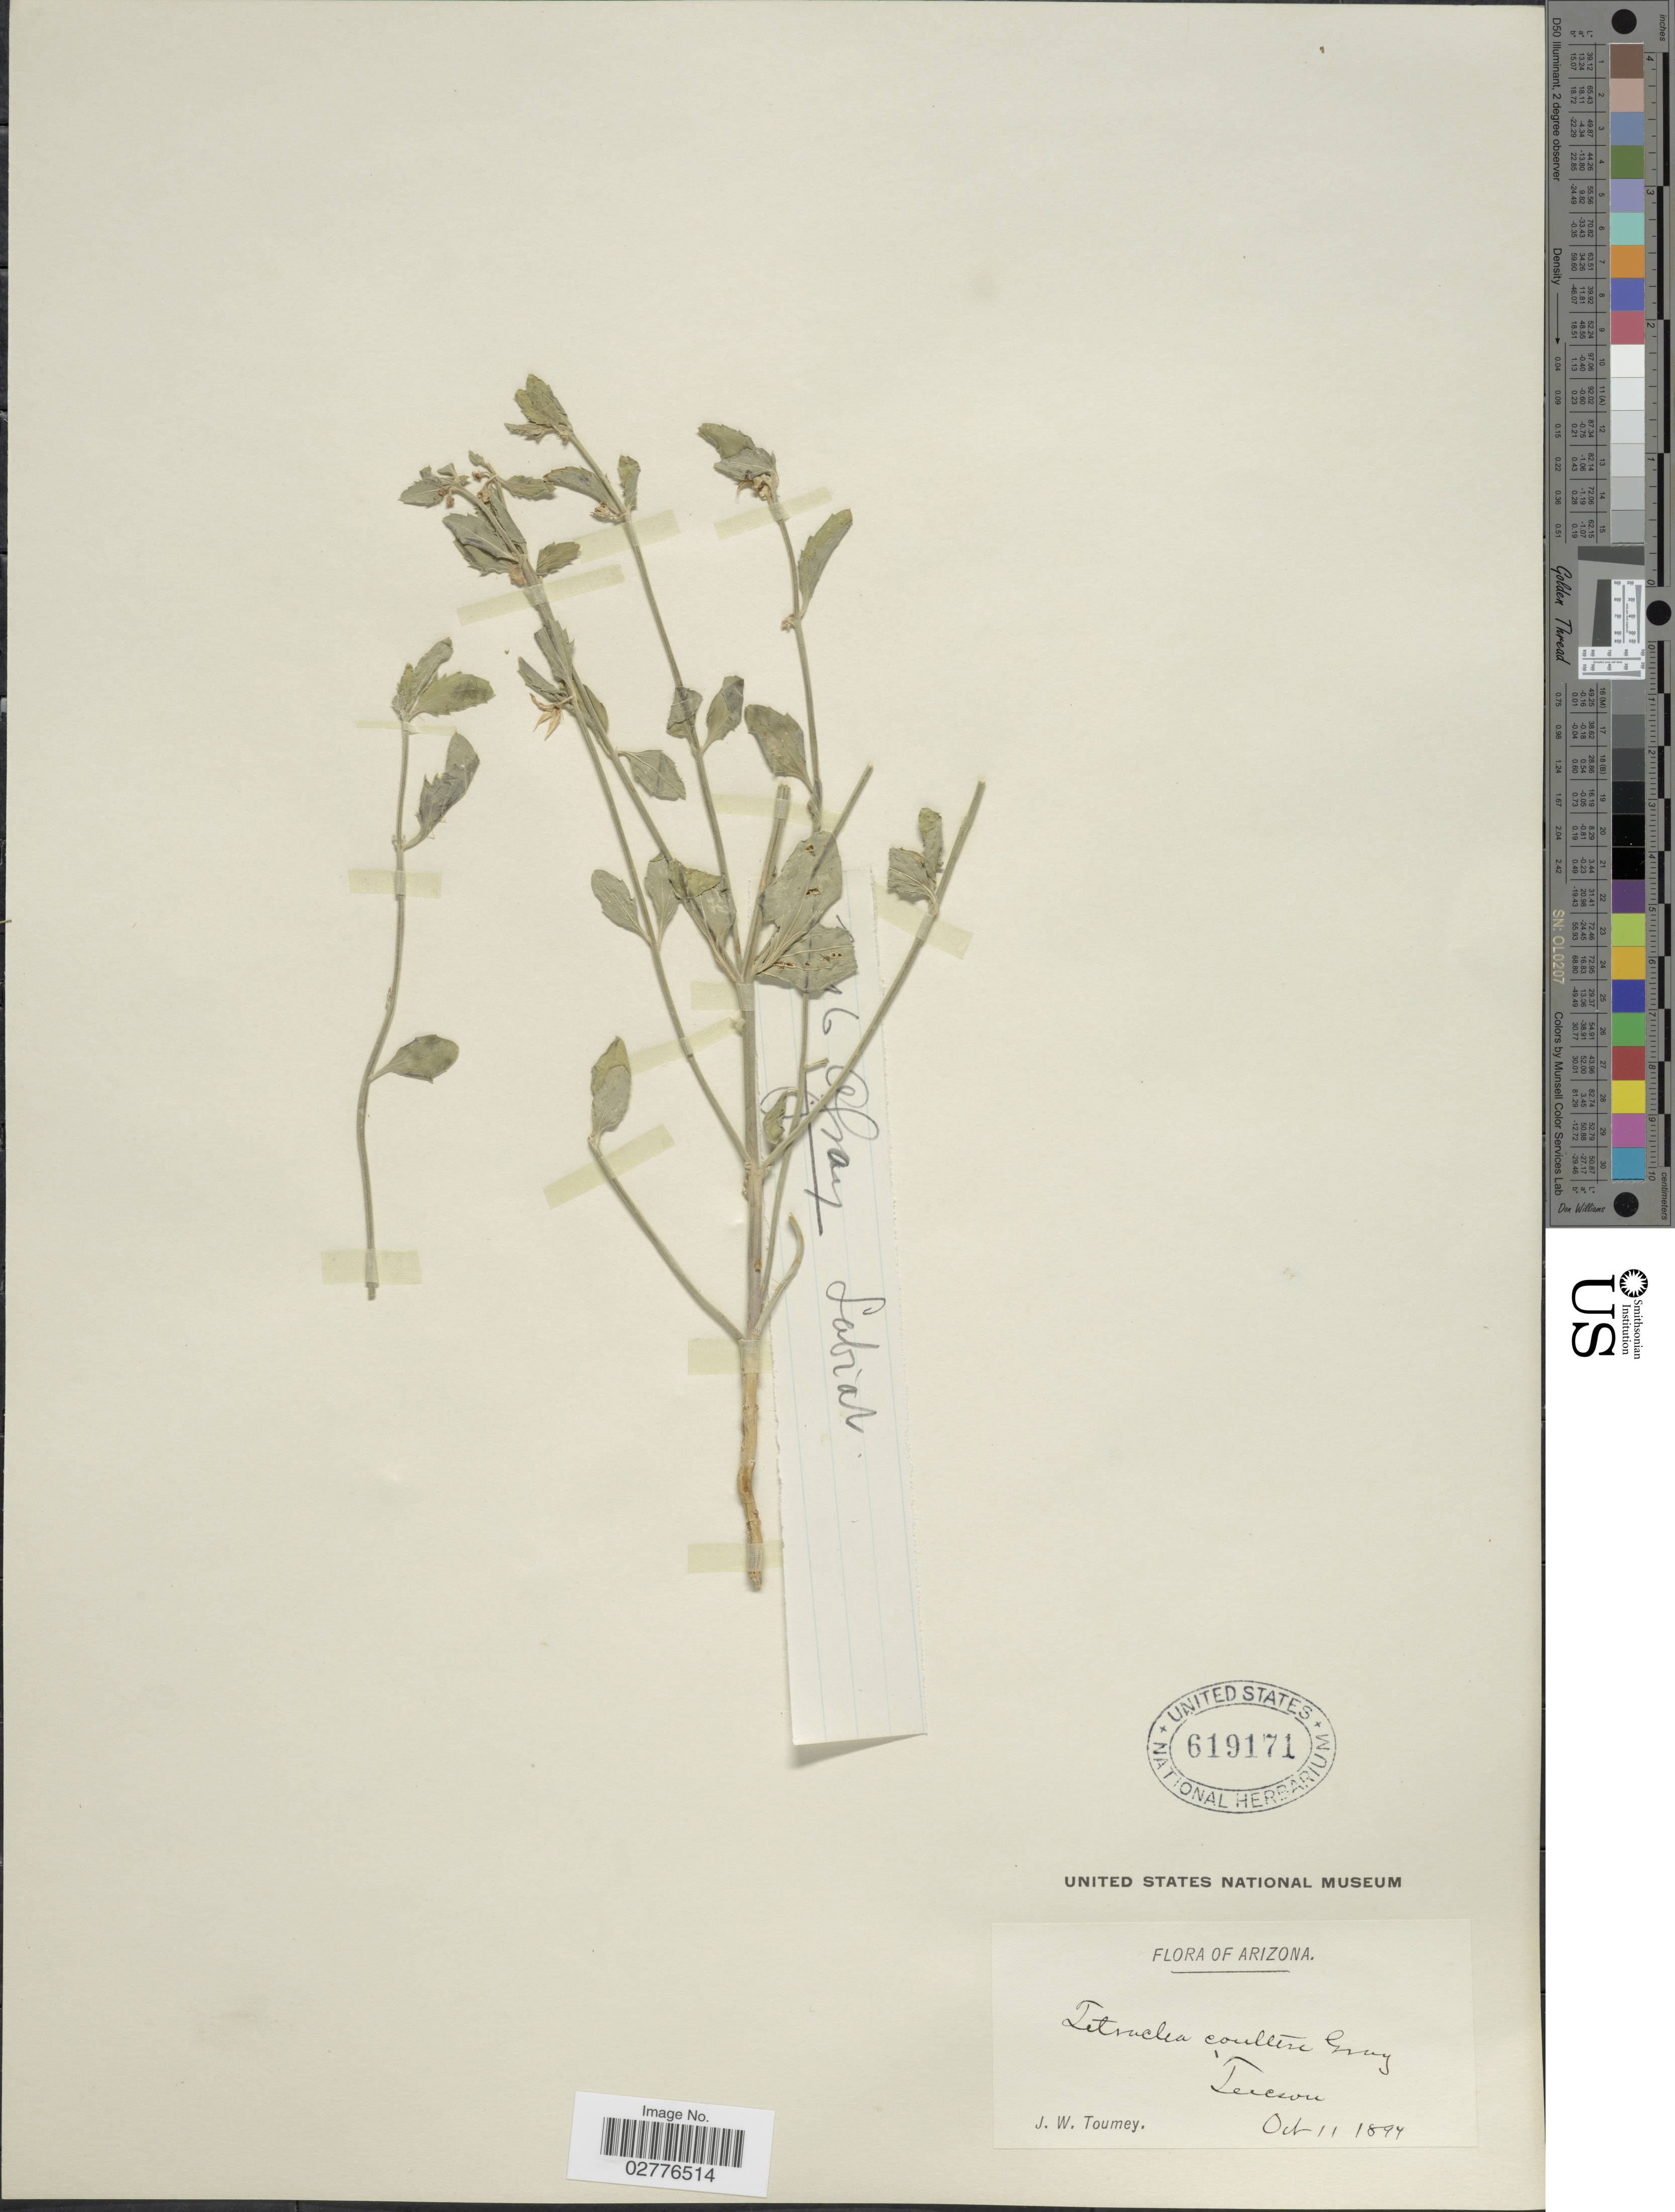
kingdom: Plantae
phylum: Tracheophyta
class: Magnoliopsida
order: Lamiales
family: Lamiaceae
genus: Tetraclea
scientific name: Tetraclea coulteri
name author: A. Gray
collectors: J. W. Toumey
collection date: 1894-10-11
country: United States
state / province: Arizona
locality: Tucson.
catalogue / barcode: US 619171